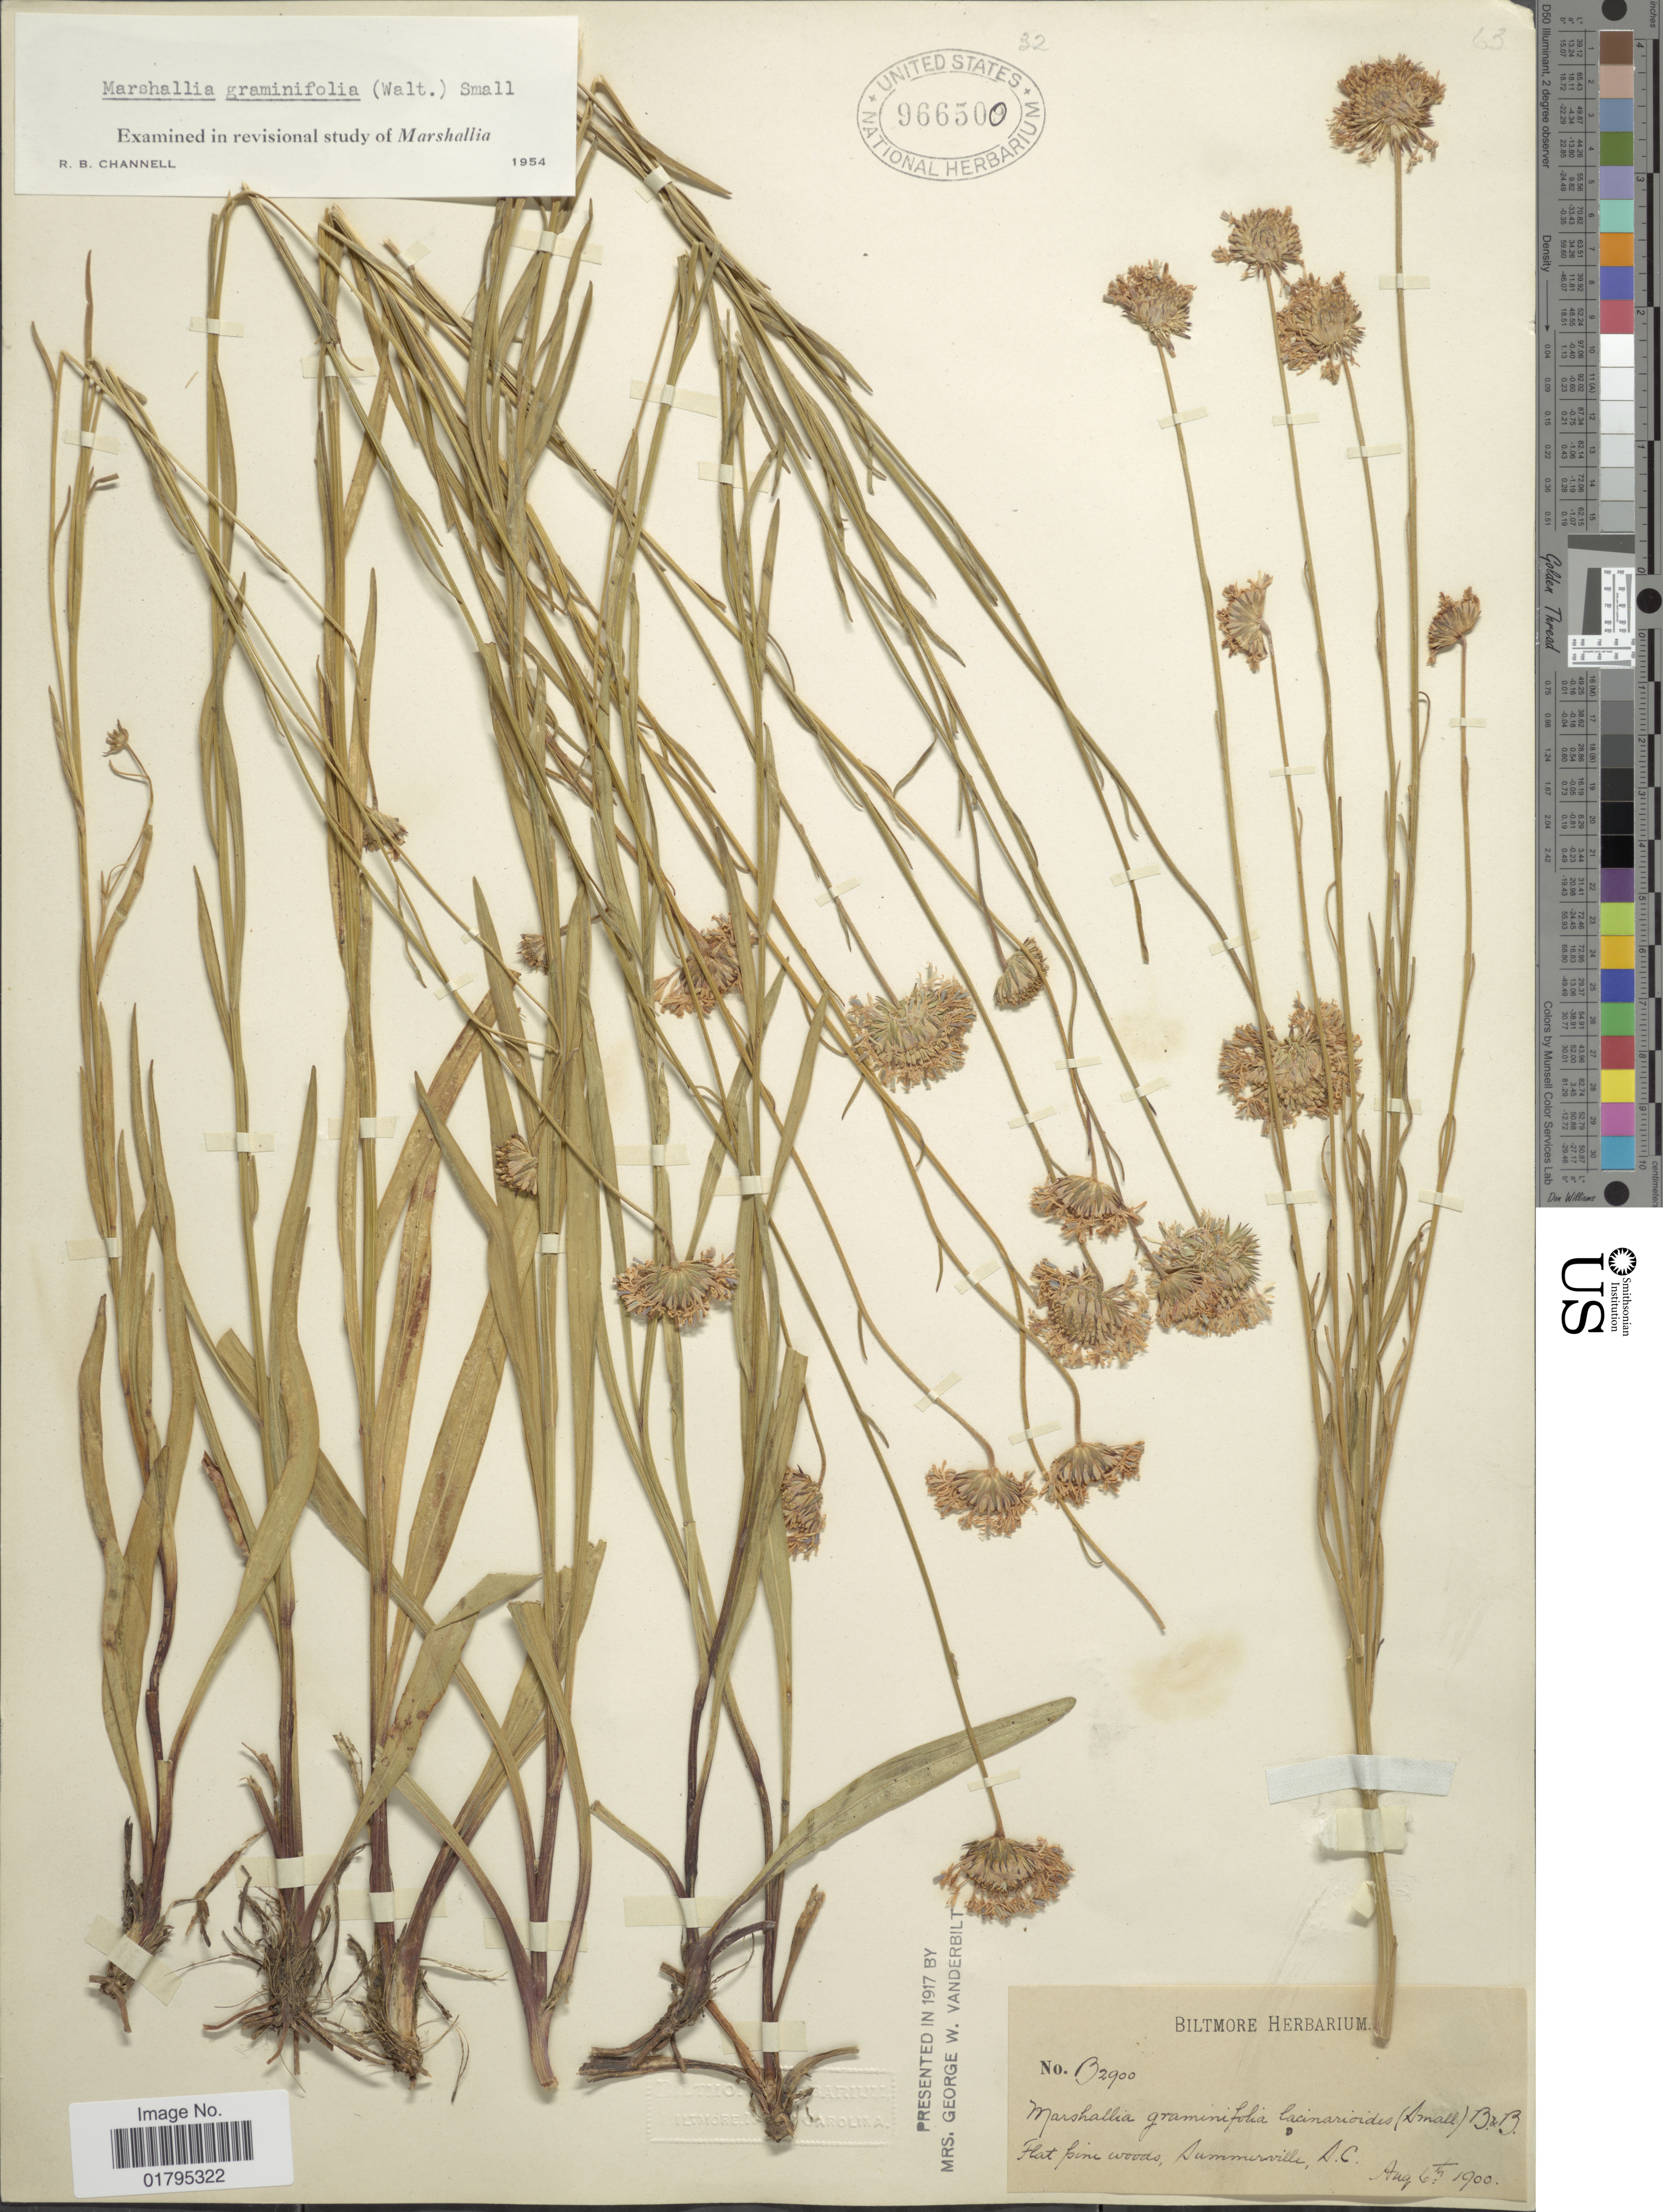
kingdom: Plantae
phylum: Tracheophyta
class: Magnoliopsida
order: Asterales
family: Asteraceae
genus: Marshallia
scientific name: Marshallia graminifolia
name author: (Walter) Small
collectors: ex herb. Biltmore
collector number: B2900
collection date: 1900-08-06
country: United States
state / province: South Carolina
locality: Flat pine woods, Summerville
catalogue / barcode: US 966500